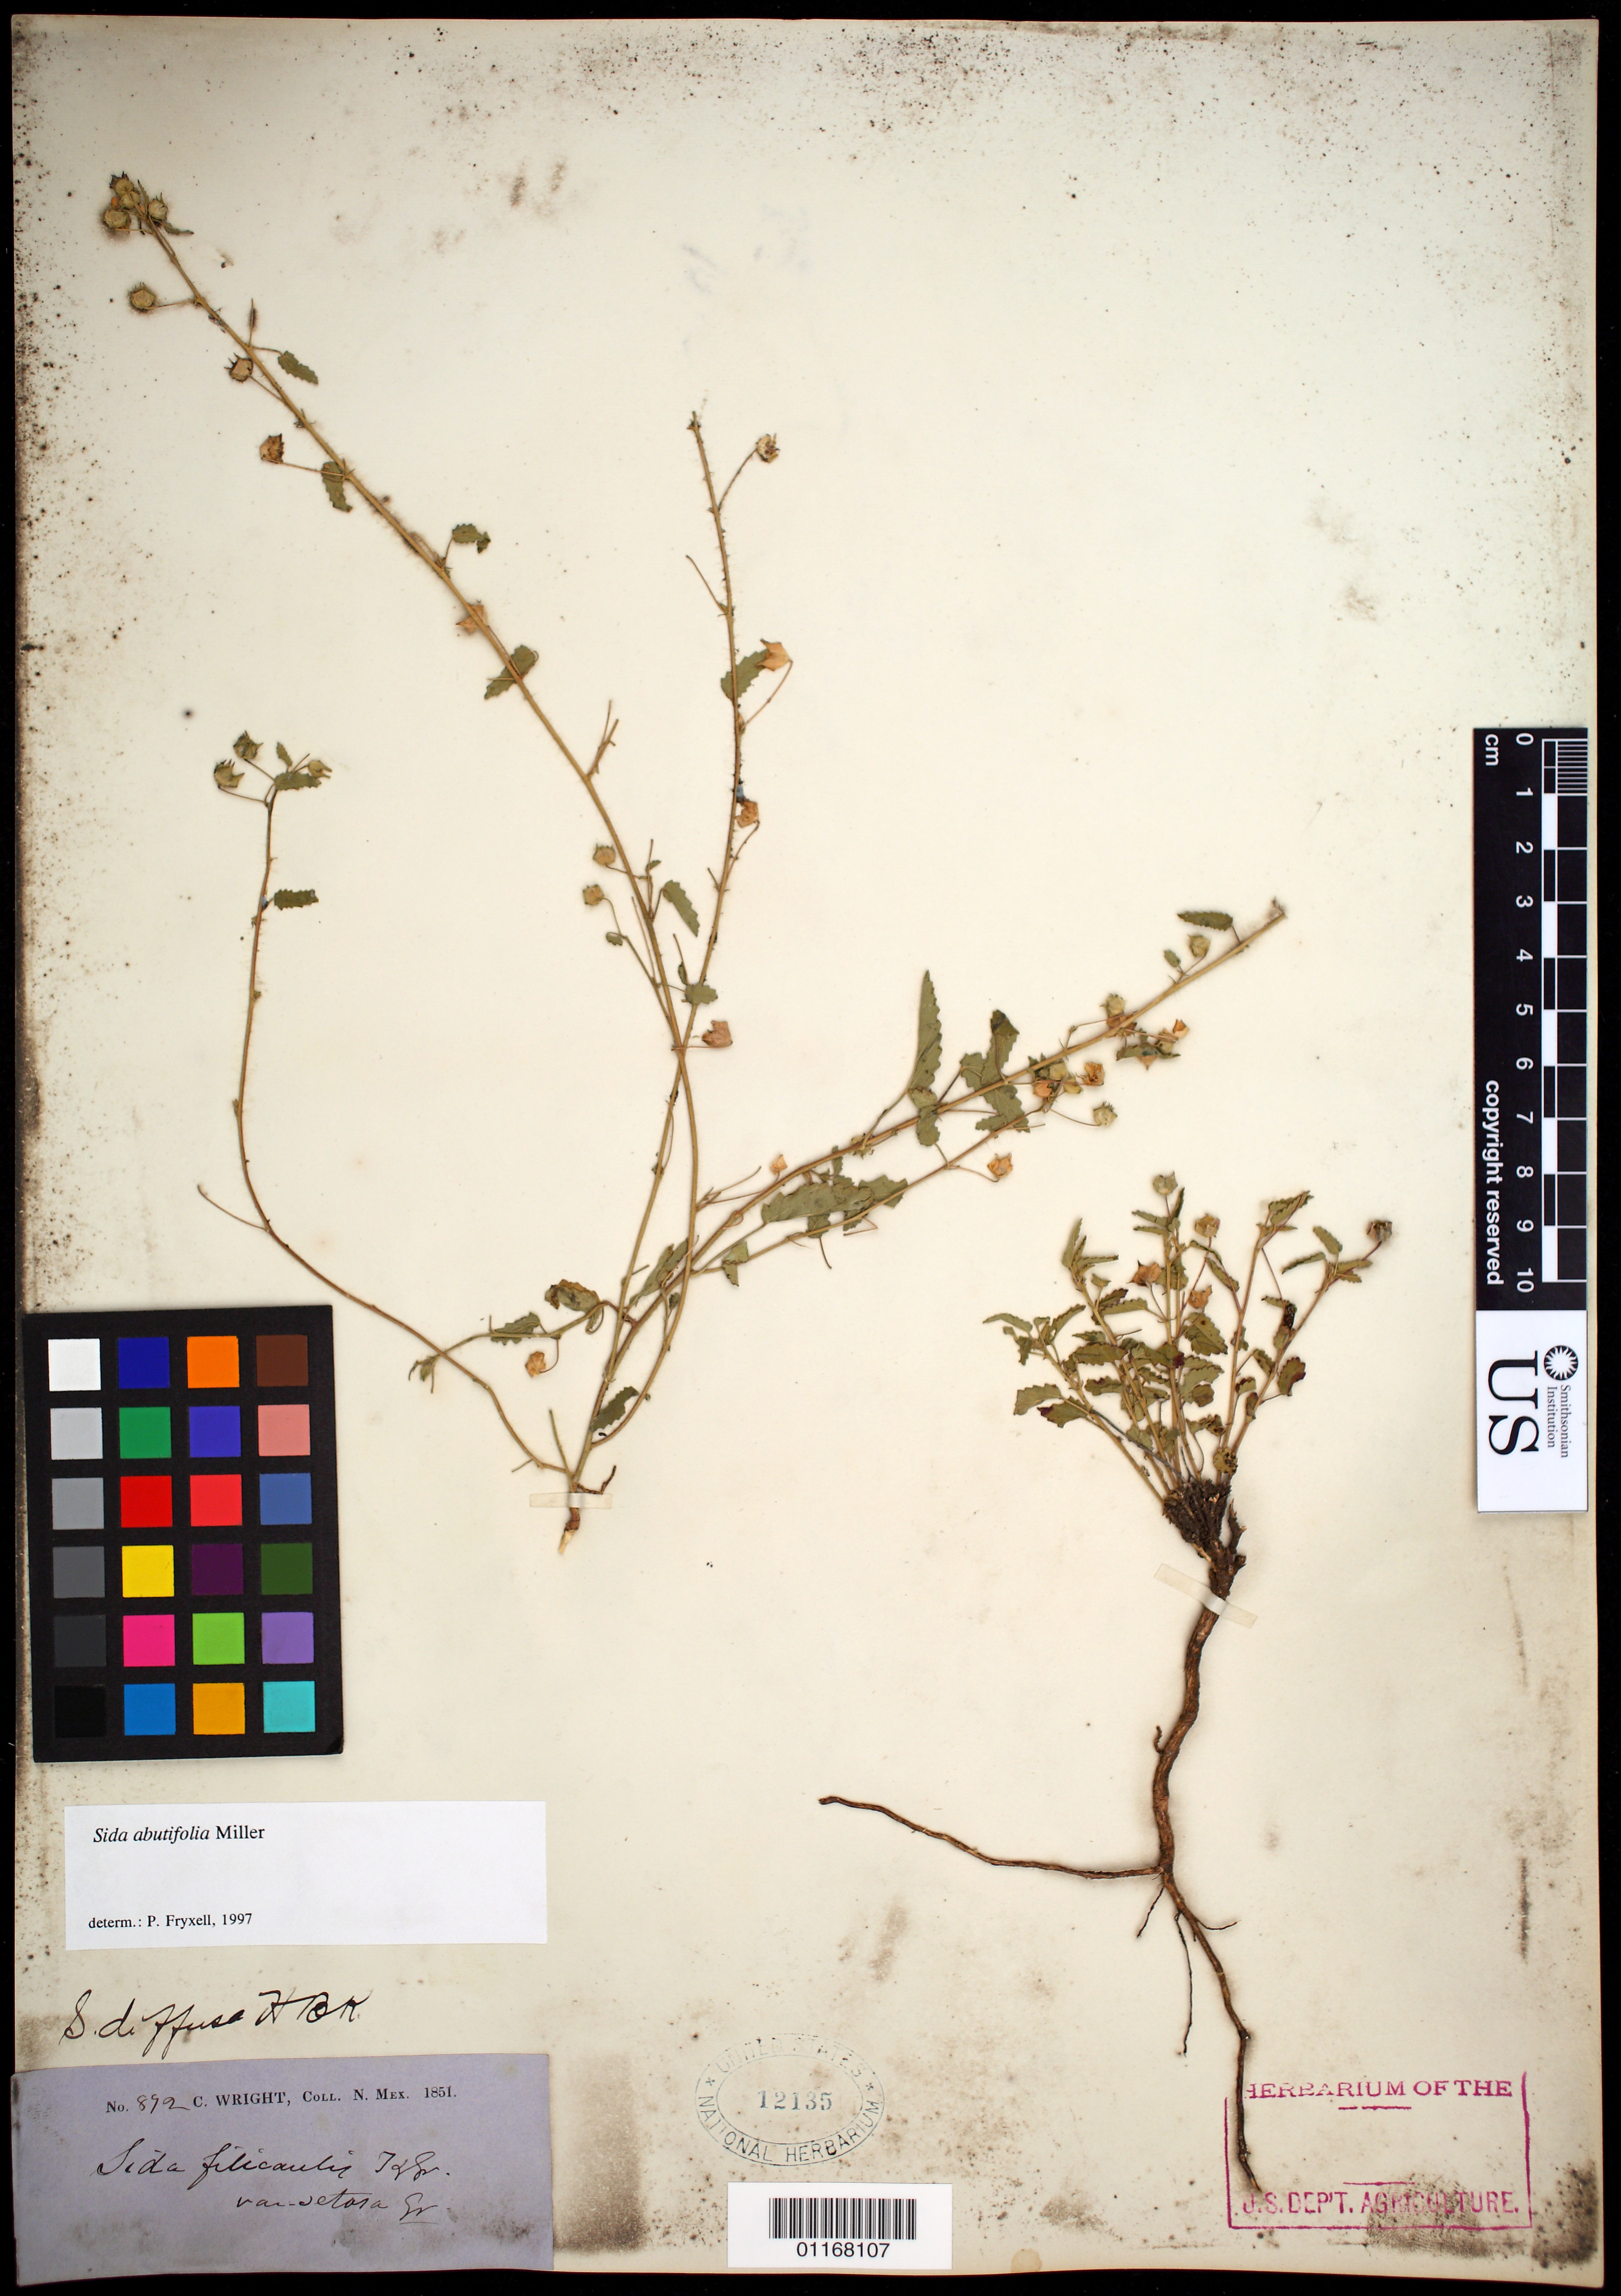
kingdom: Plantae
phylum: Tracheophyta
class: Magnoliopsida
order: Malvales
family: Malvaceae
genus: Sida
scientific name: Sida abutilifolia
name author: Mill.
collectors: C. Wright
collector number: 872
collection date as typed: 1851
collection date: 1851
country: United States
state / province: New Mexico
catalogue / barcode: US 12135